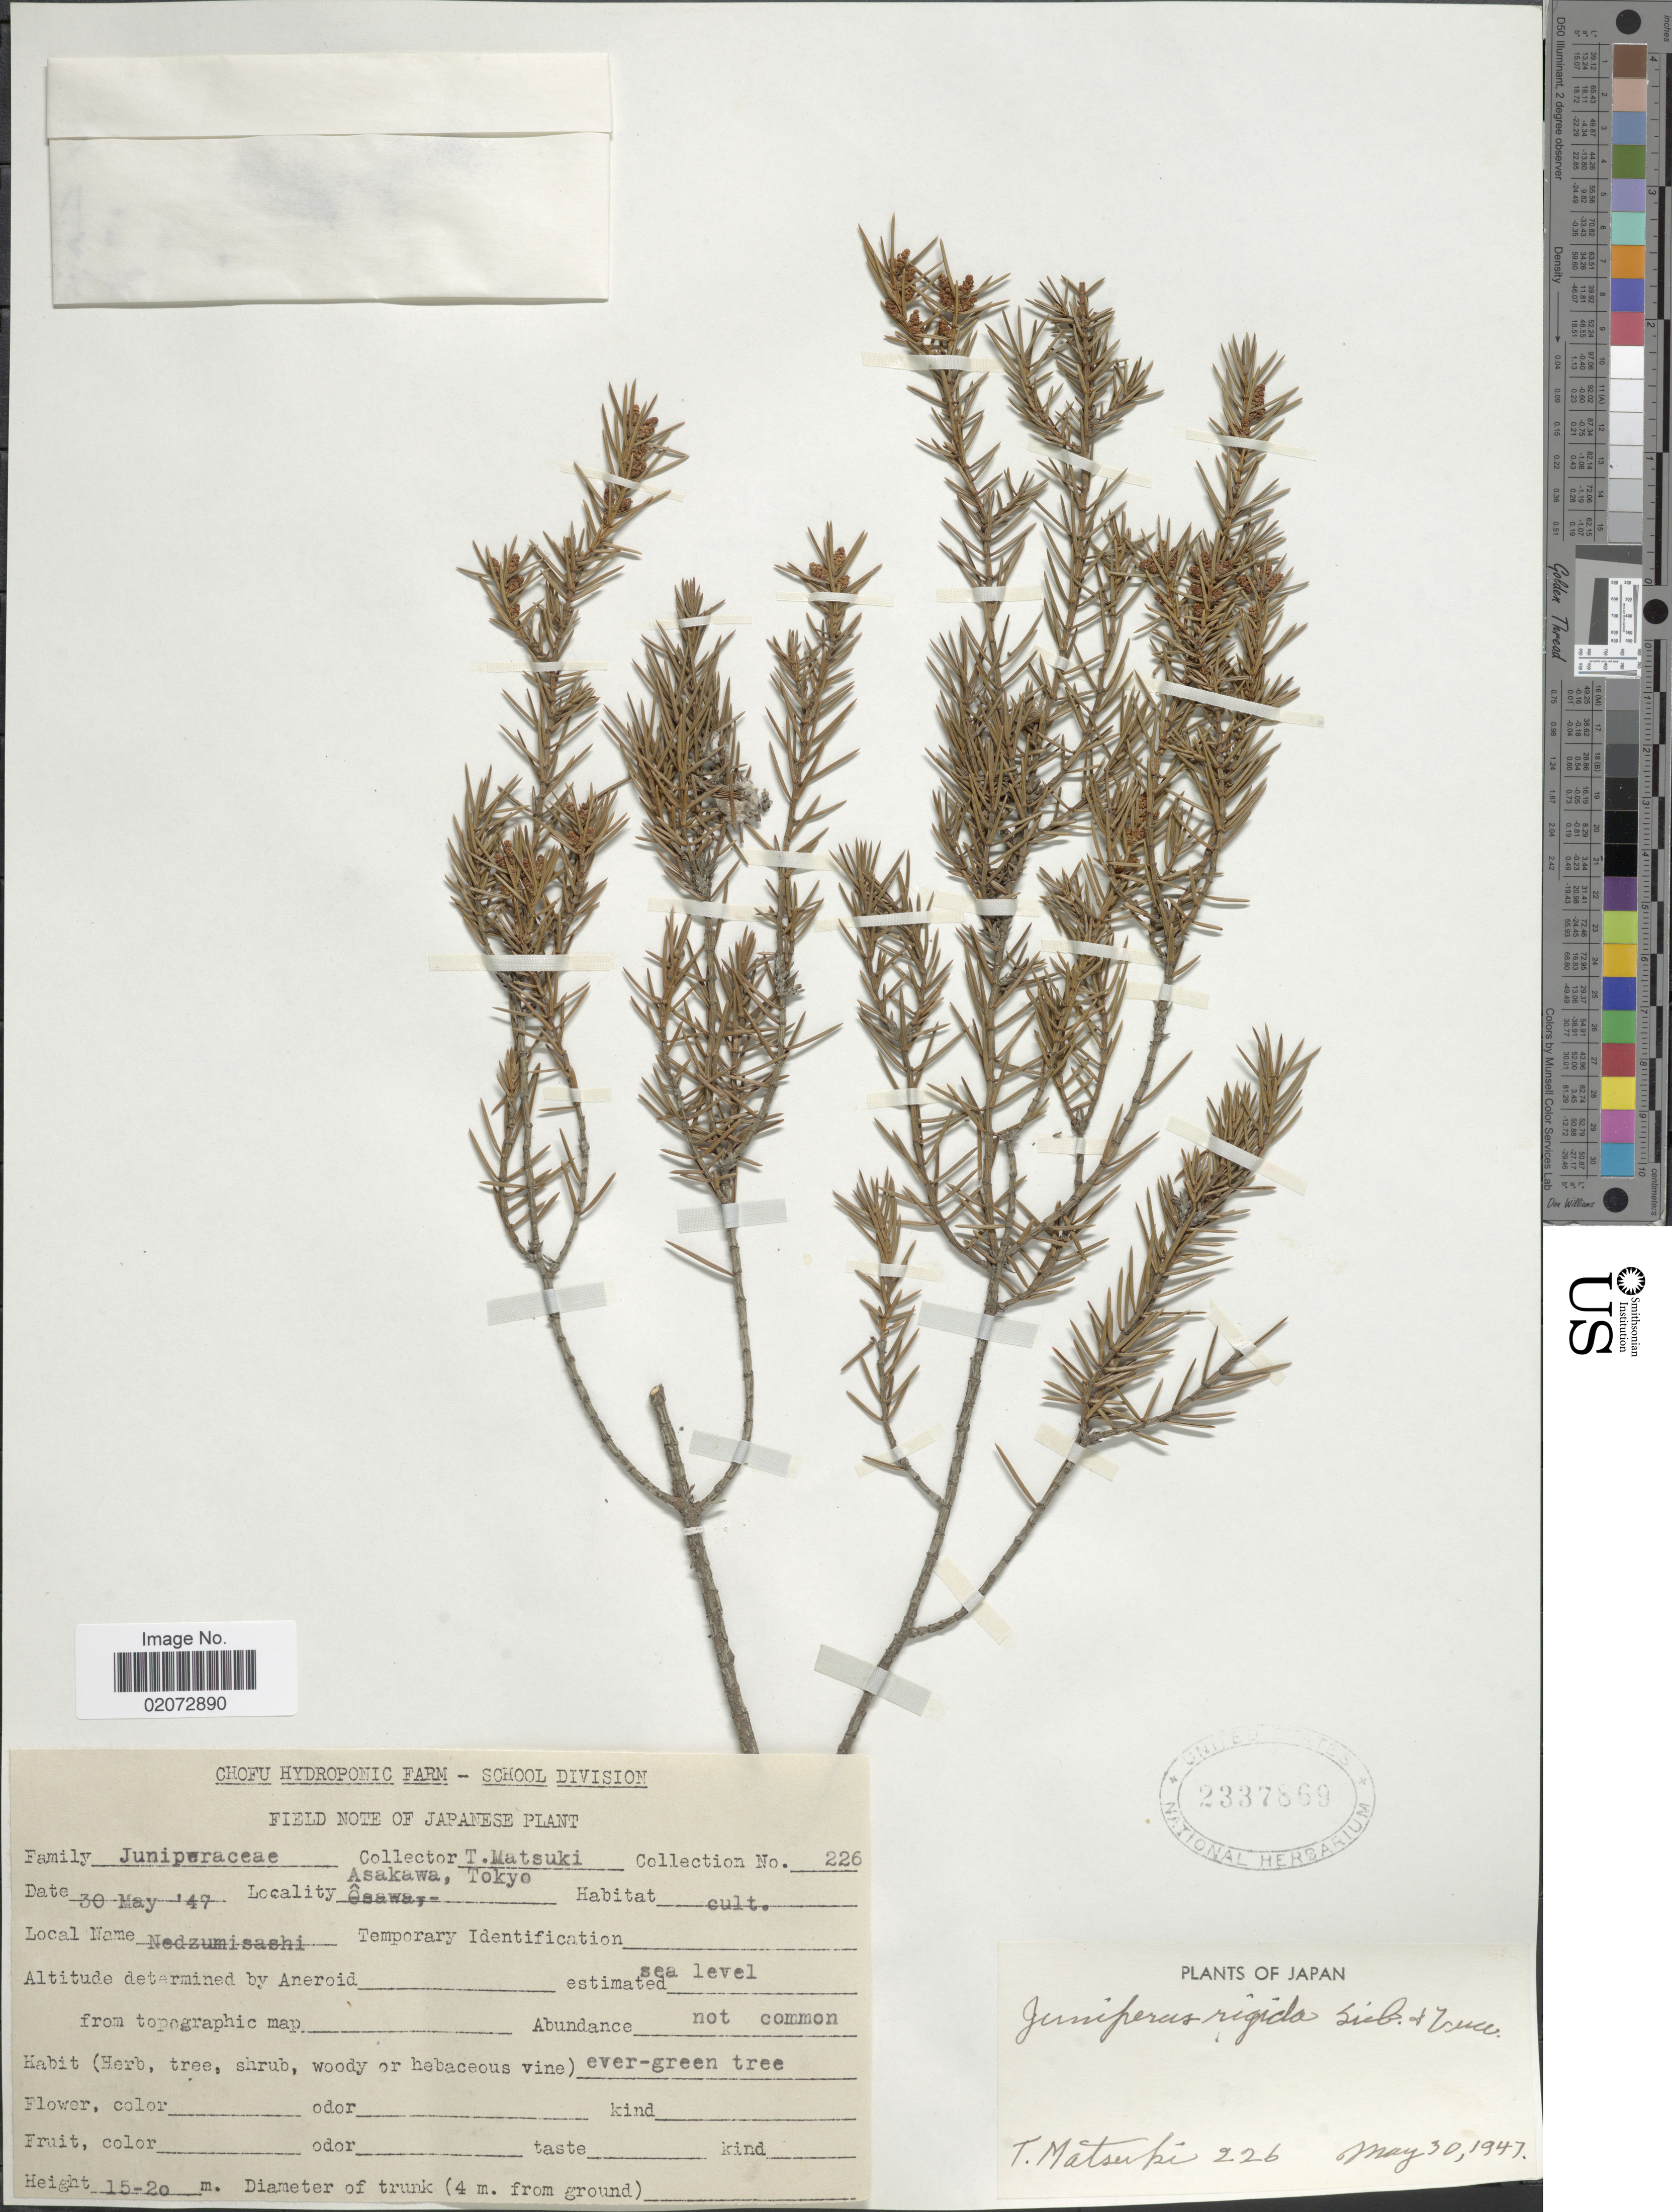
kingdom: Plantae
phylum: Tracheophyta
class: Pinopsida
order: Pinales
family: Cupressaceae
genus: Juniperus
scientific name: Juniperus rigida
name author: Siebold & Zucc.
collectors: T. Matsuki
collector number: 226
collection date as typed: Transcribed d/m/y: 30/5/47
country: Japan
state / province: Tokyo, Federal City of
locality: Asakawa, Tokyo. Osaway.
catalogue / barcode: US 2337869